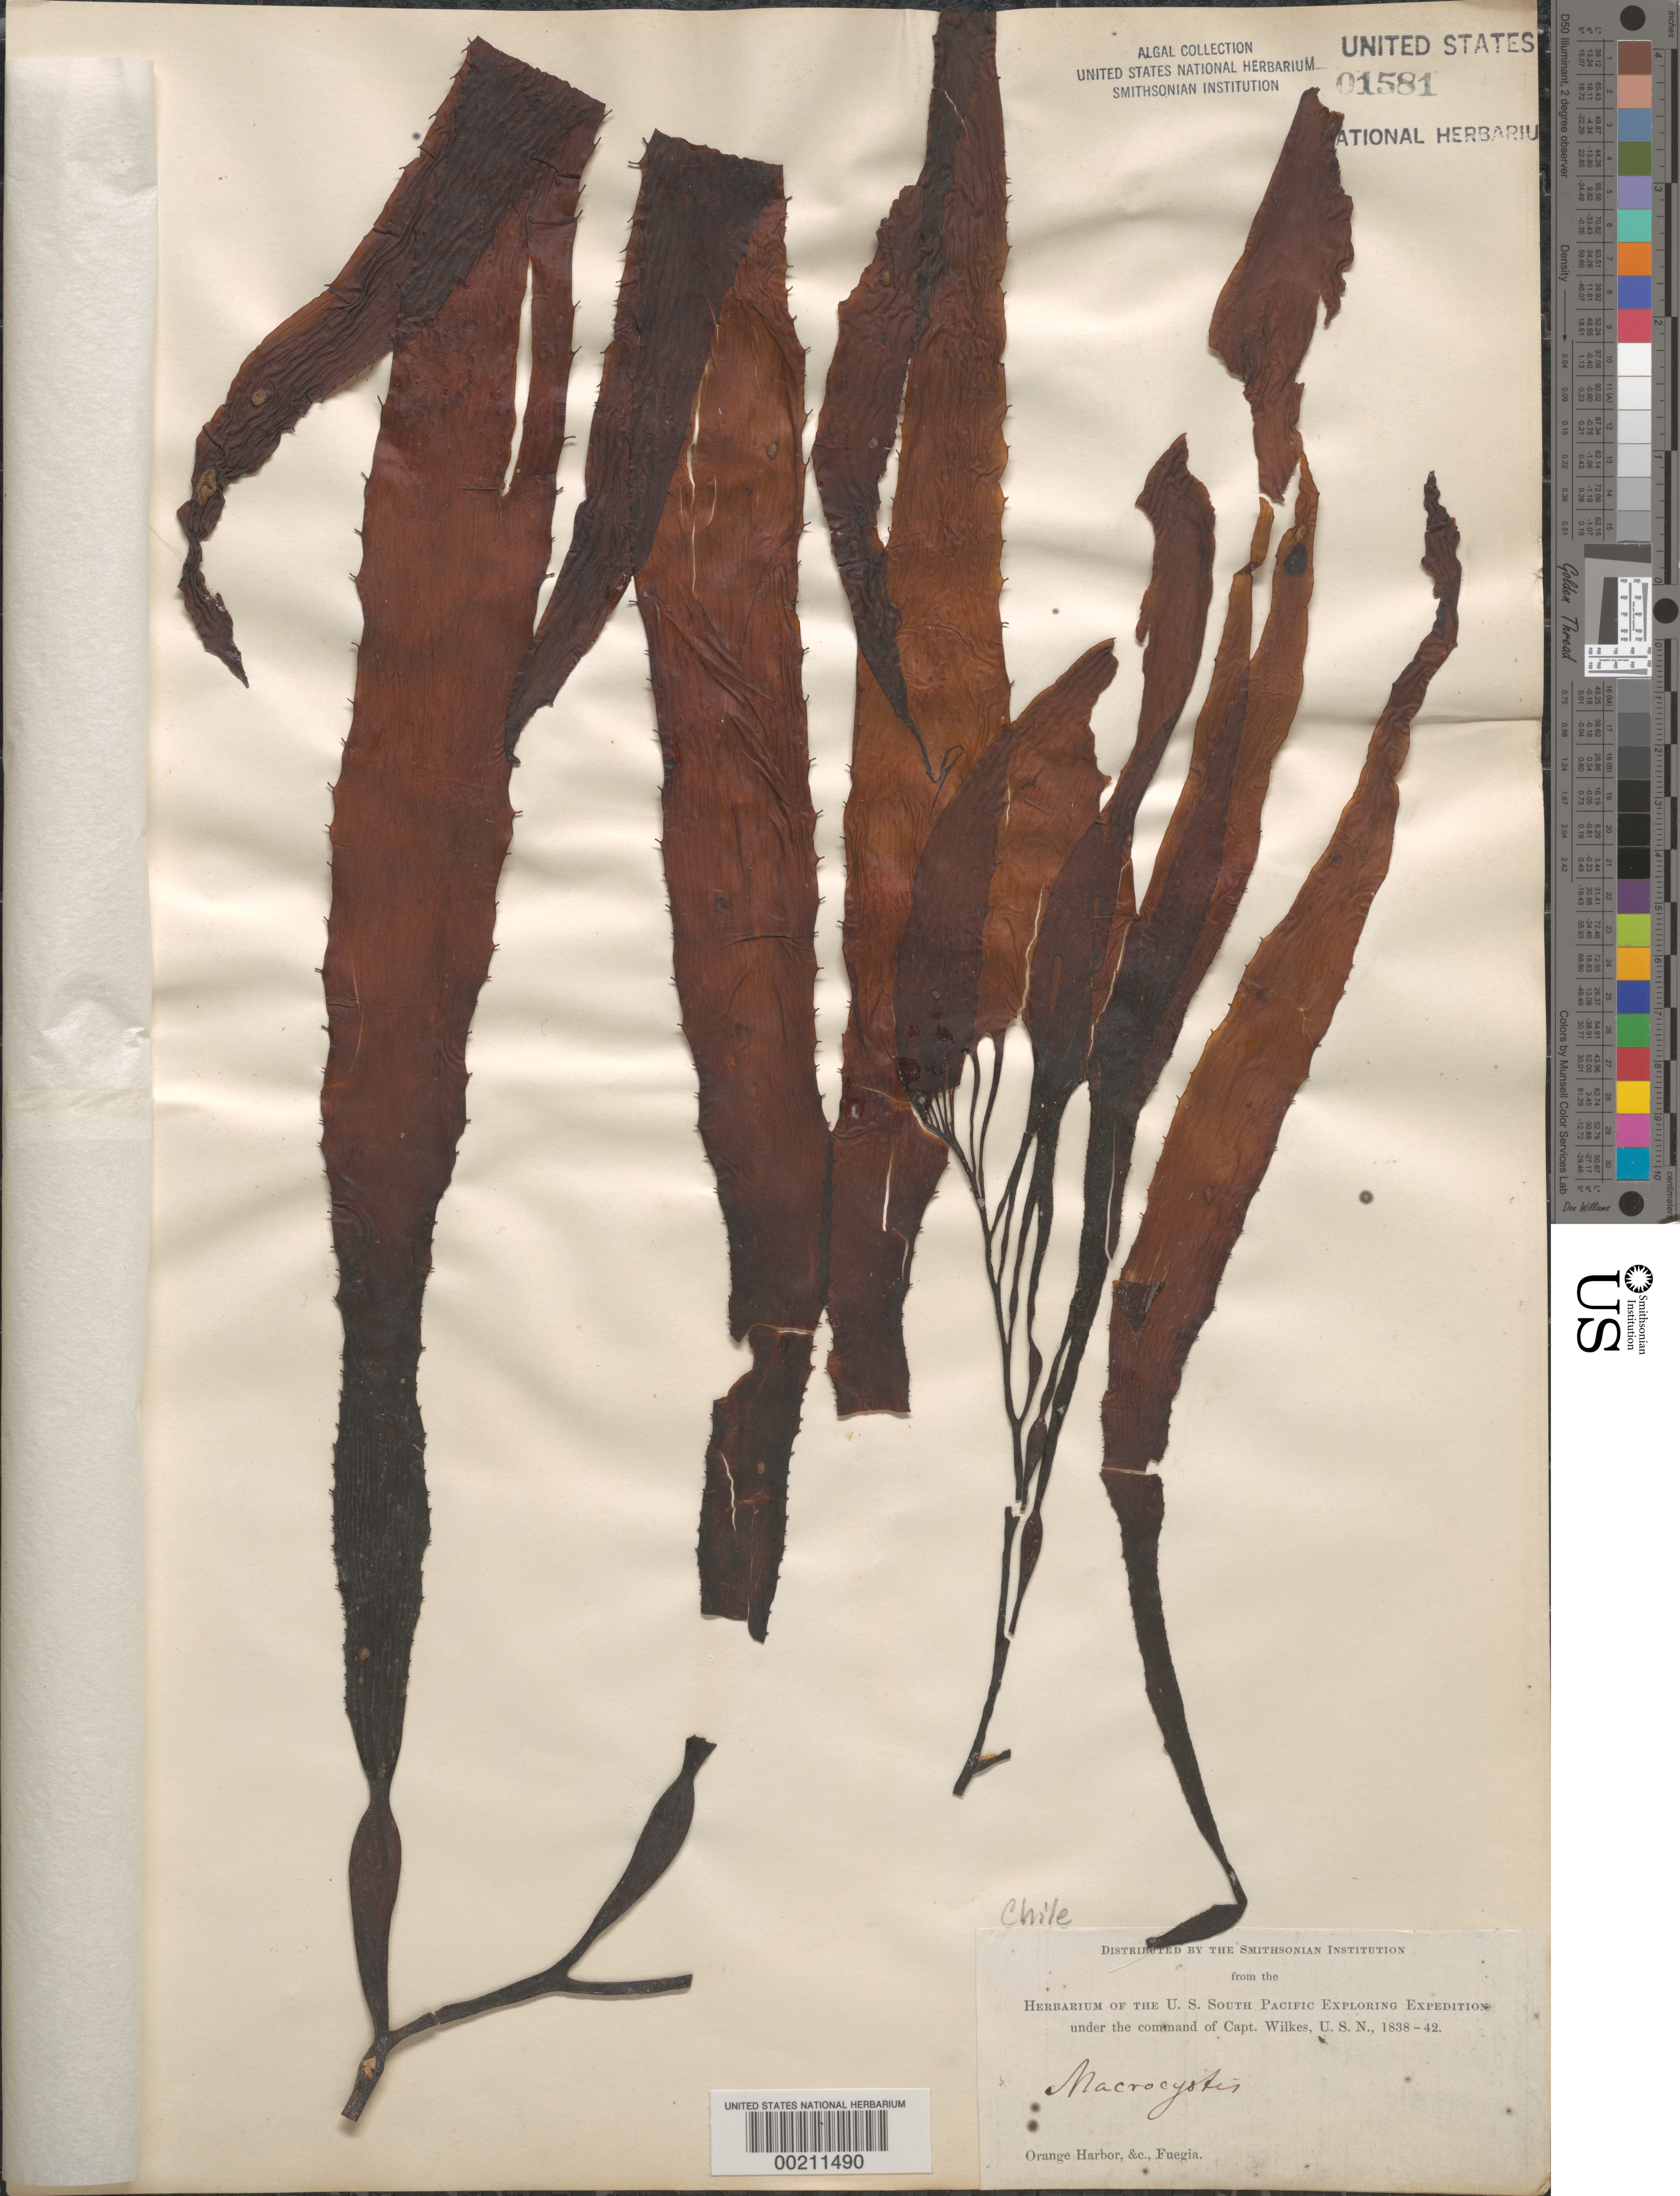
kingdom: Chromista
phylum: Ochrophyta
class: Phaeophyceae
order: Laminariales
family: Laminariaceae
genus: Macrocystis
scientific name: Macrocystis sp.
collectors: W. D. Brackenridge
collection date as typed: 1838 to -- --- 1839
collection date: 1838/1839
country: Chile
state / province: Magallanes y de la Antártica Chilena (XII)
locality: Orange Harbor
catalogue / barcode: US 1581